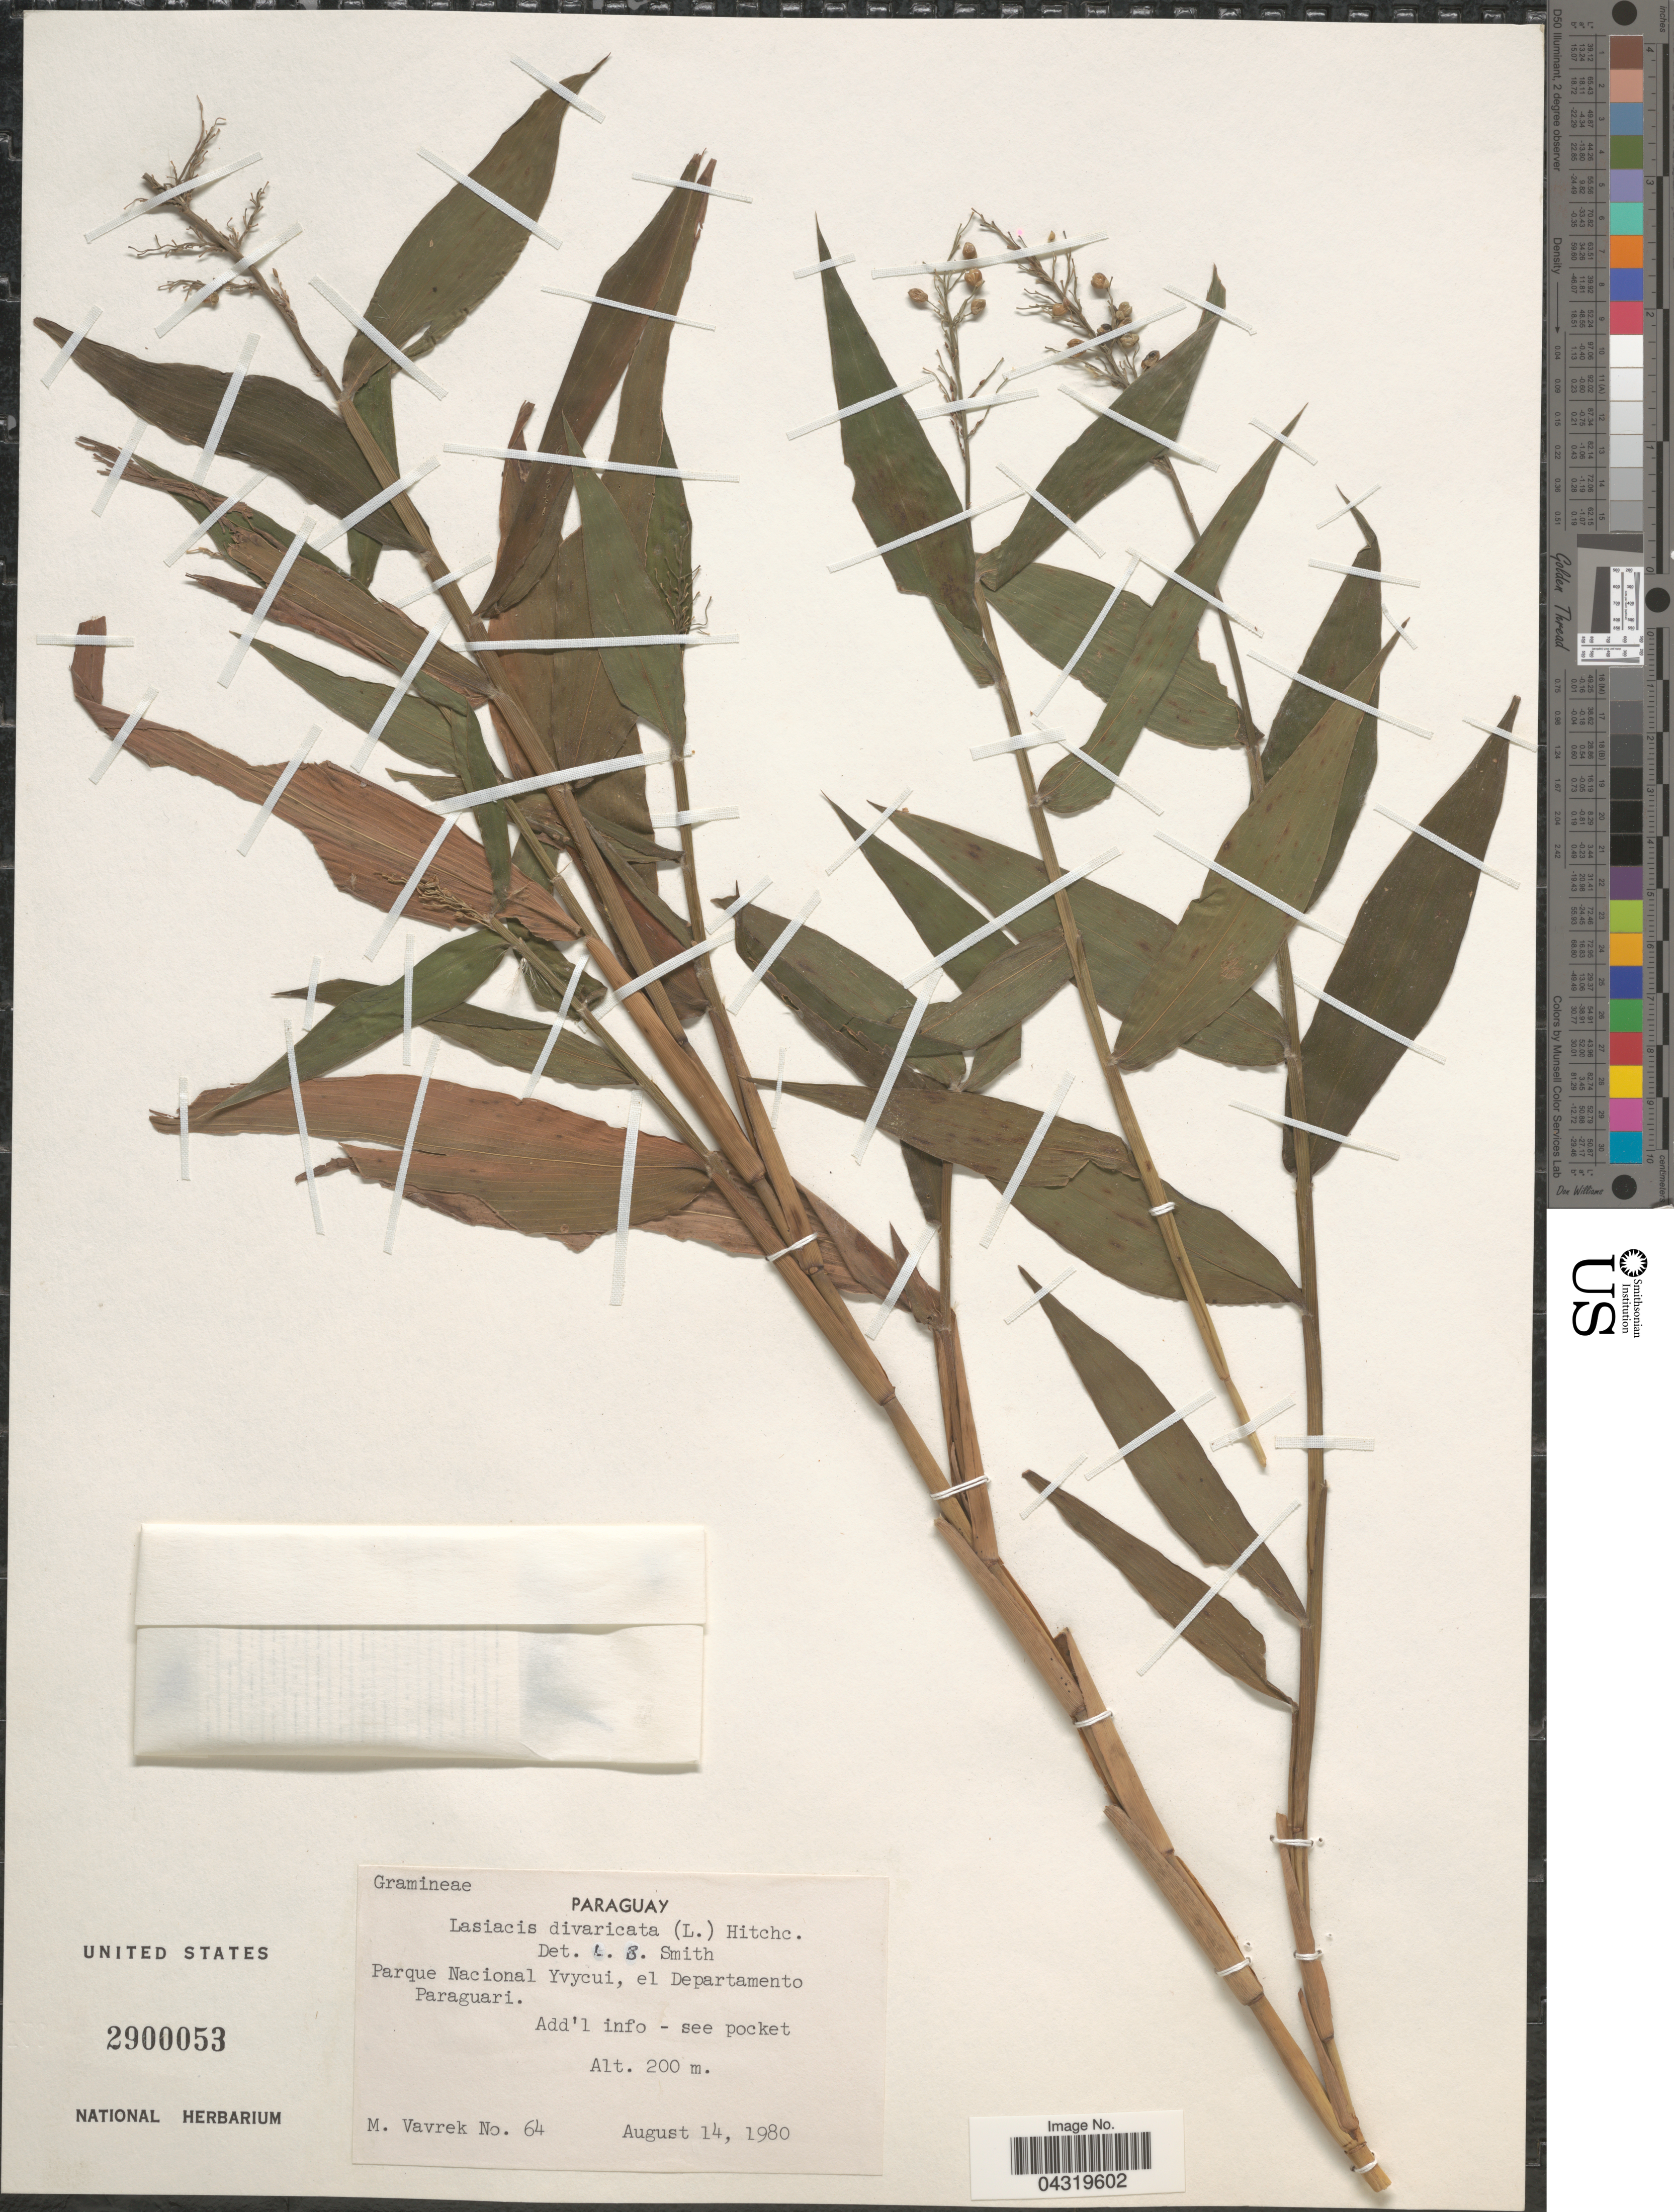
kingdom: Plantae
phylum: Tracheophyta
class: Liliopsida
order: Poales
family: Poaceae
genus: Lasiacis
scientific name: Lasiacis divaricata var. austroamericana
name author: Davidse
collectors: M. Vavrek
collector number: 64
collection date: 1980-08-14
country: Paraguay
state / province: Paraguari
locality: Parque Nacional Yvycui, el Departamento Paraguari.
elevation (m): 200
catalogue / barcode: US 2900053